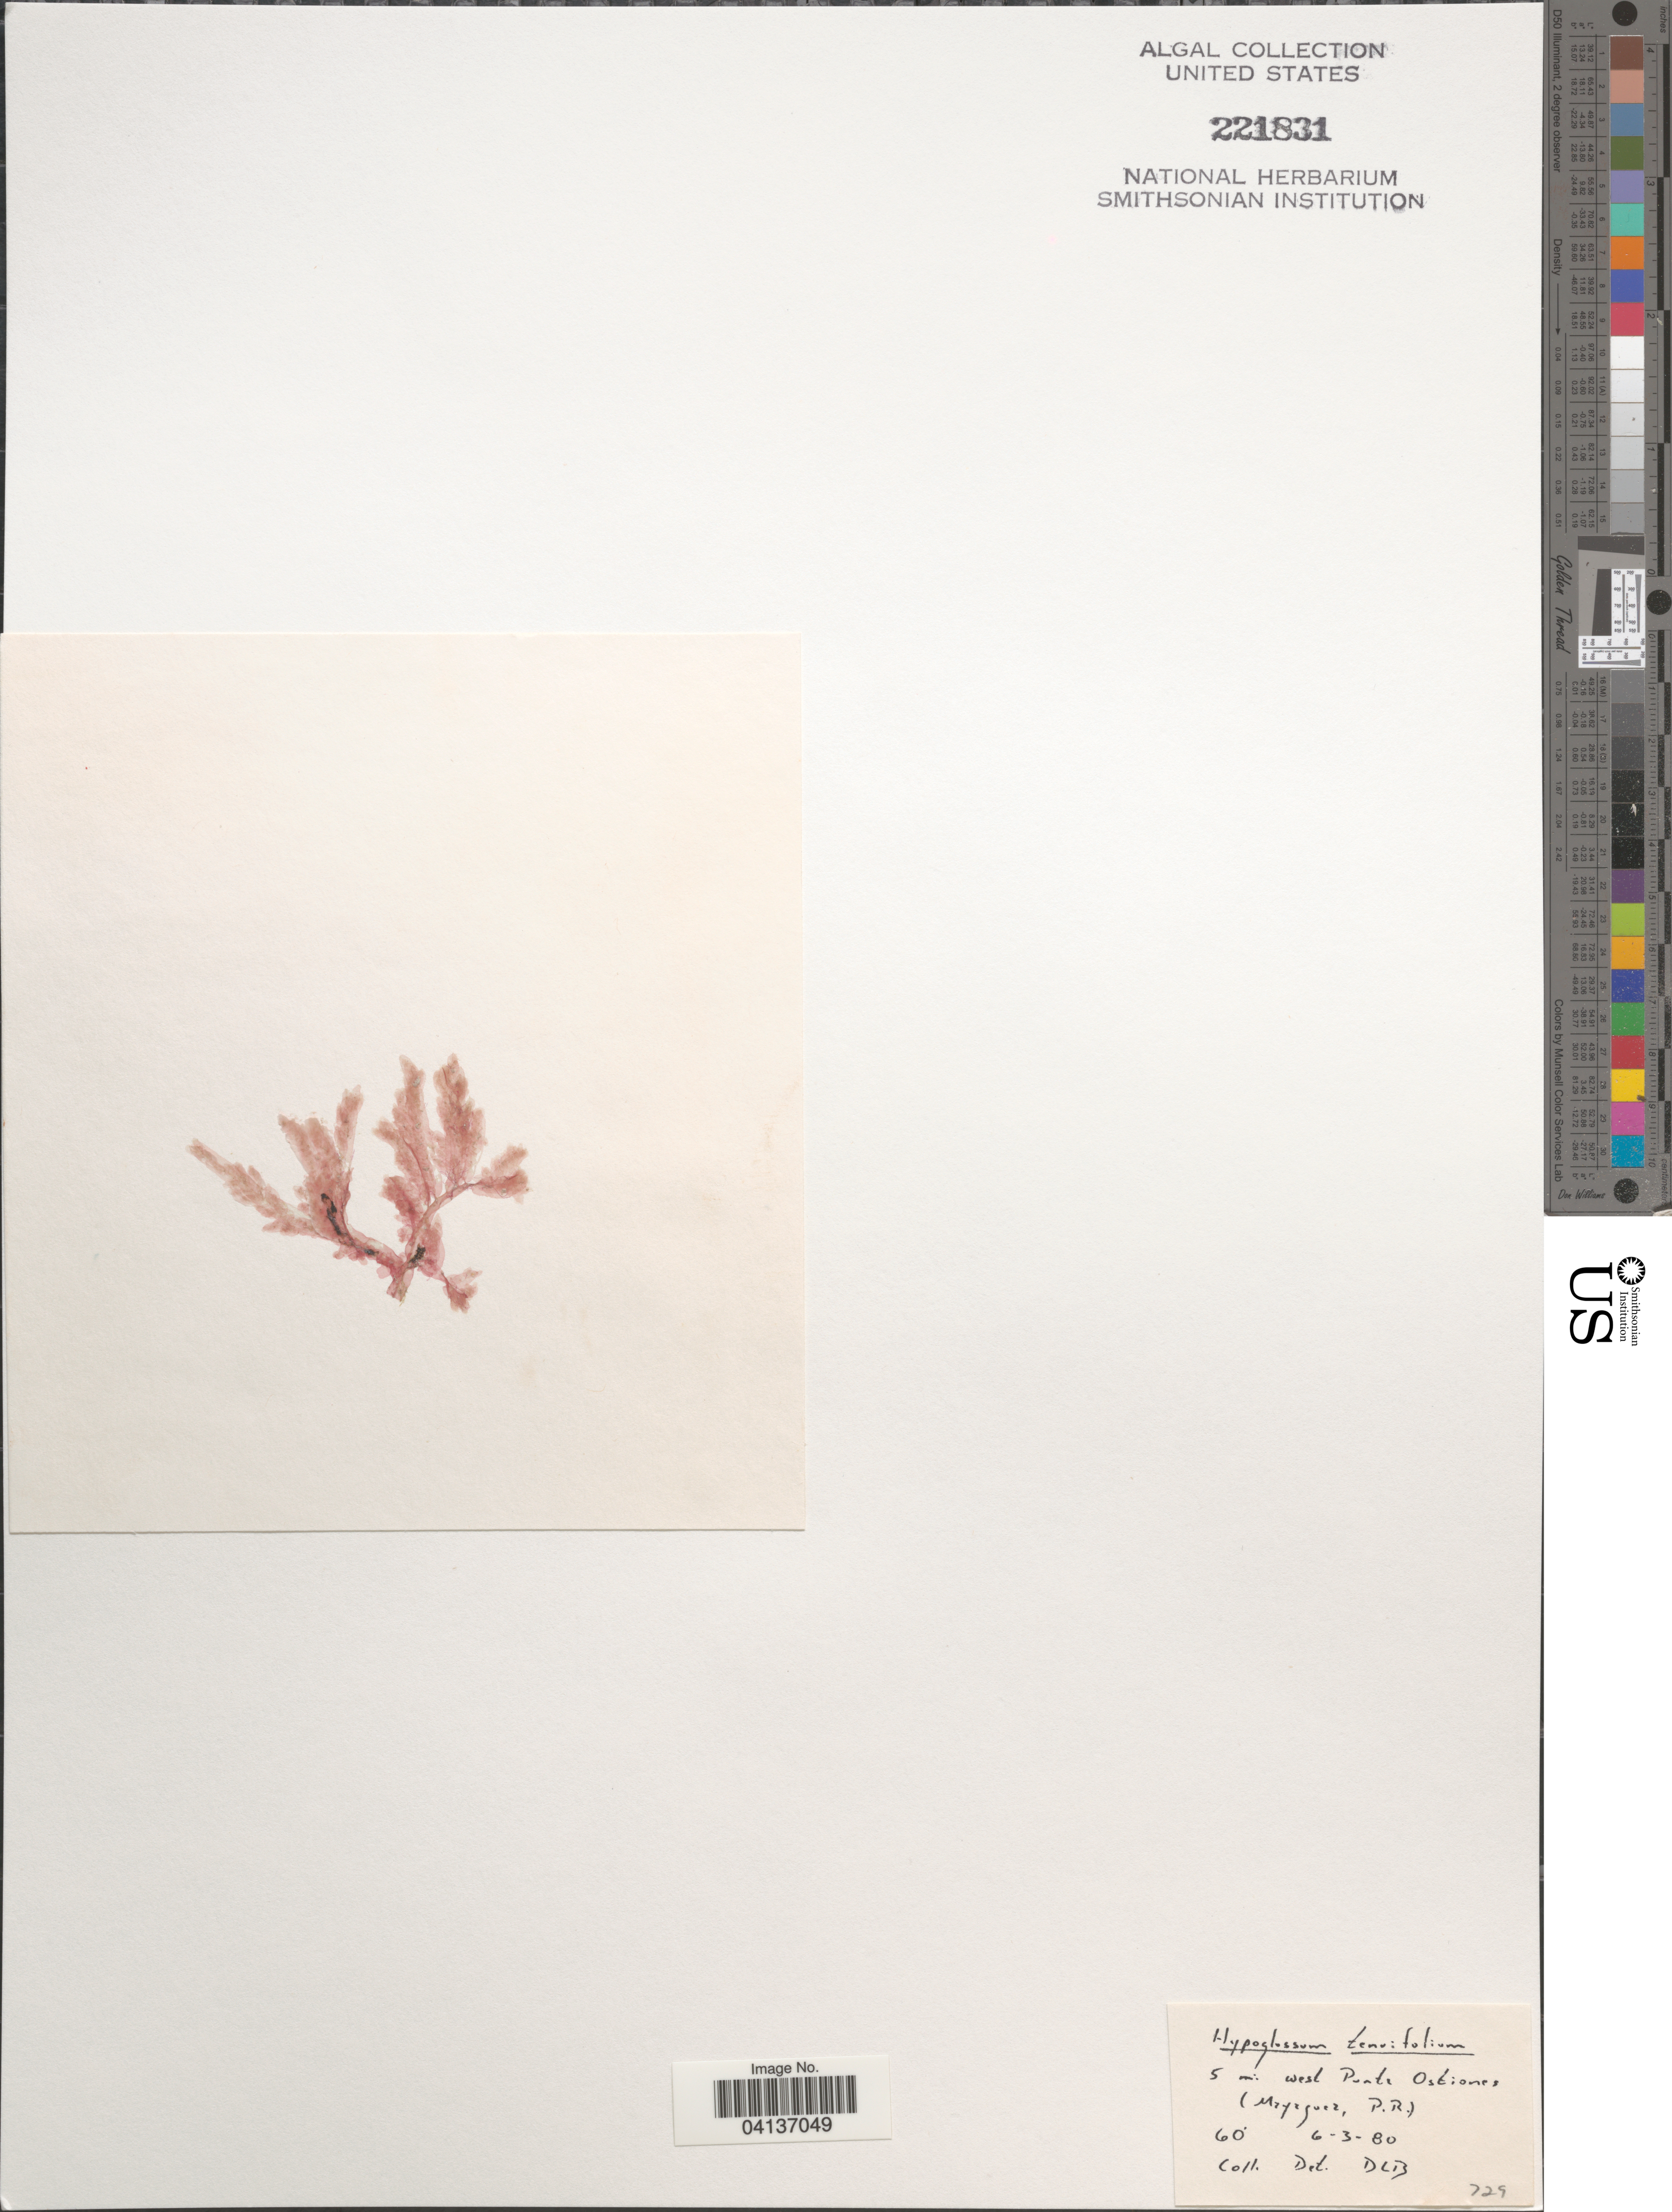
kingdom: Plantae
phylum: Rhodophyta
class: Florideophyceae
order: Ceramiales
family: Delesseriaceae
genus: Hypoglossum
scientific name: Hypoglossum tenuifolium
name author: (Harv.) J. Agardh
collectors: D. L. B.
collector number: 729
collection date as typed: Transcribed d/m/y: 6/3/80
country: Puerto Rico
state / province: Mayagüez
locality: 5 mi west Punta Ostiones.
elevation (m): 18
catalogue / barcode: US 221831